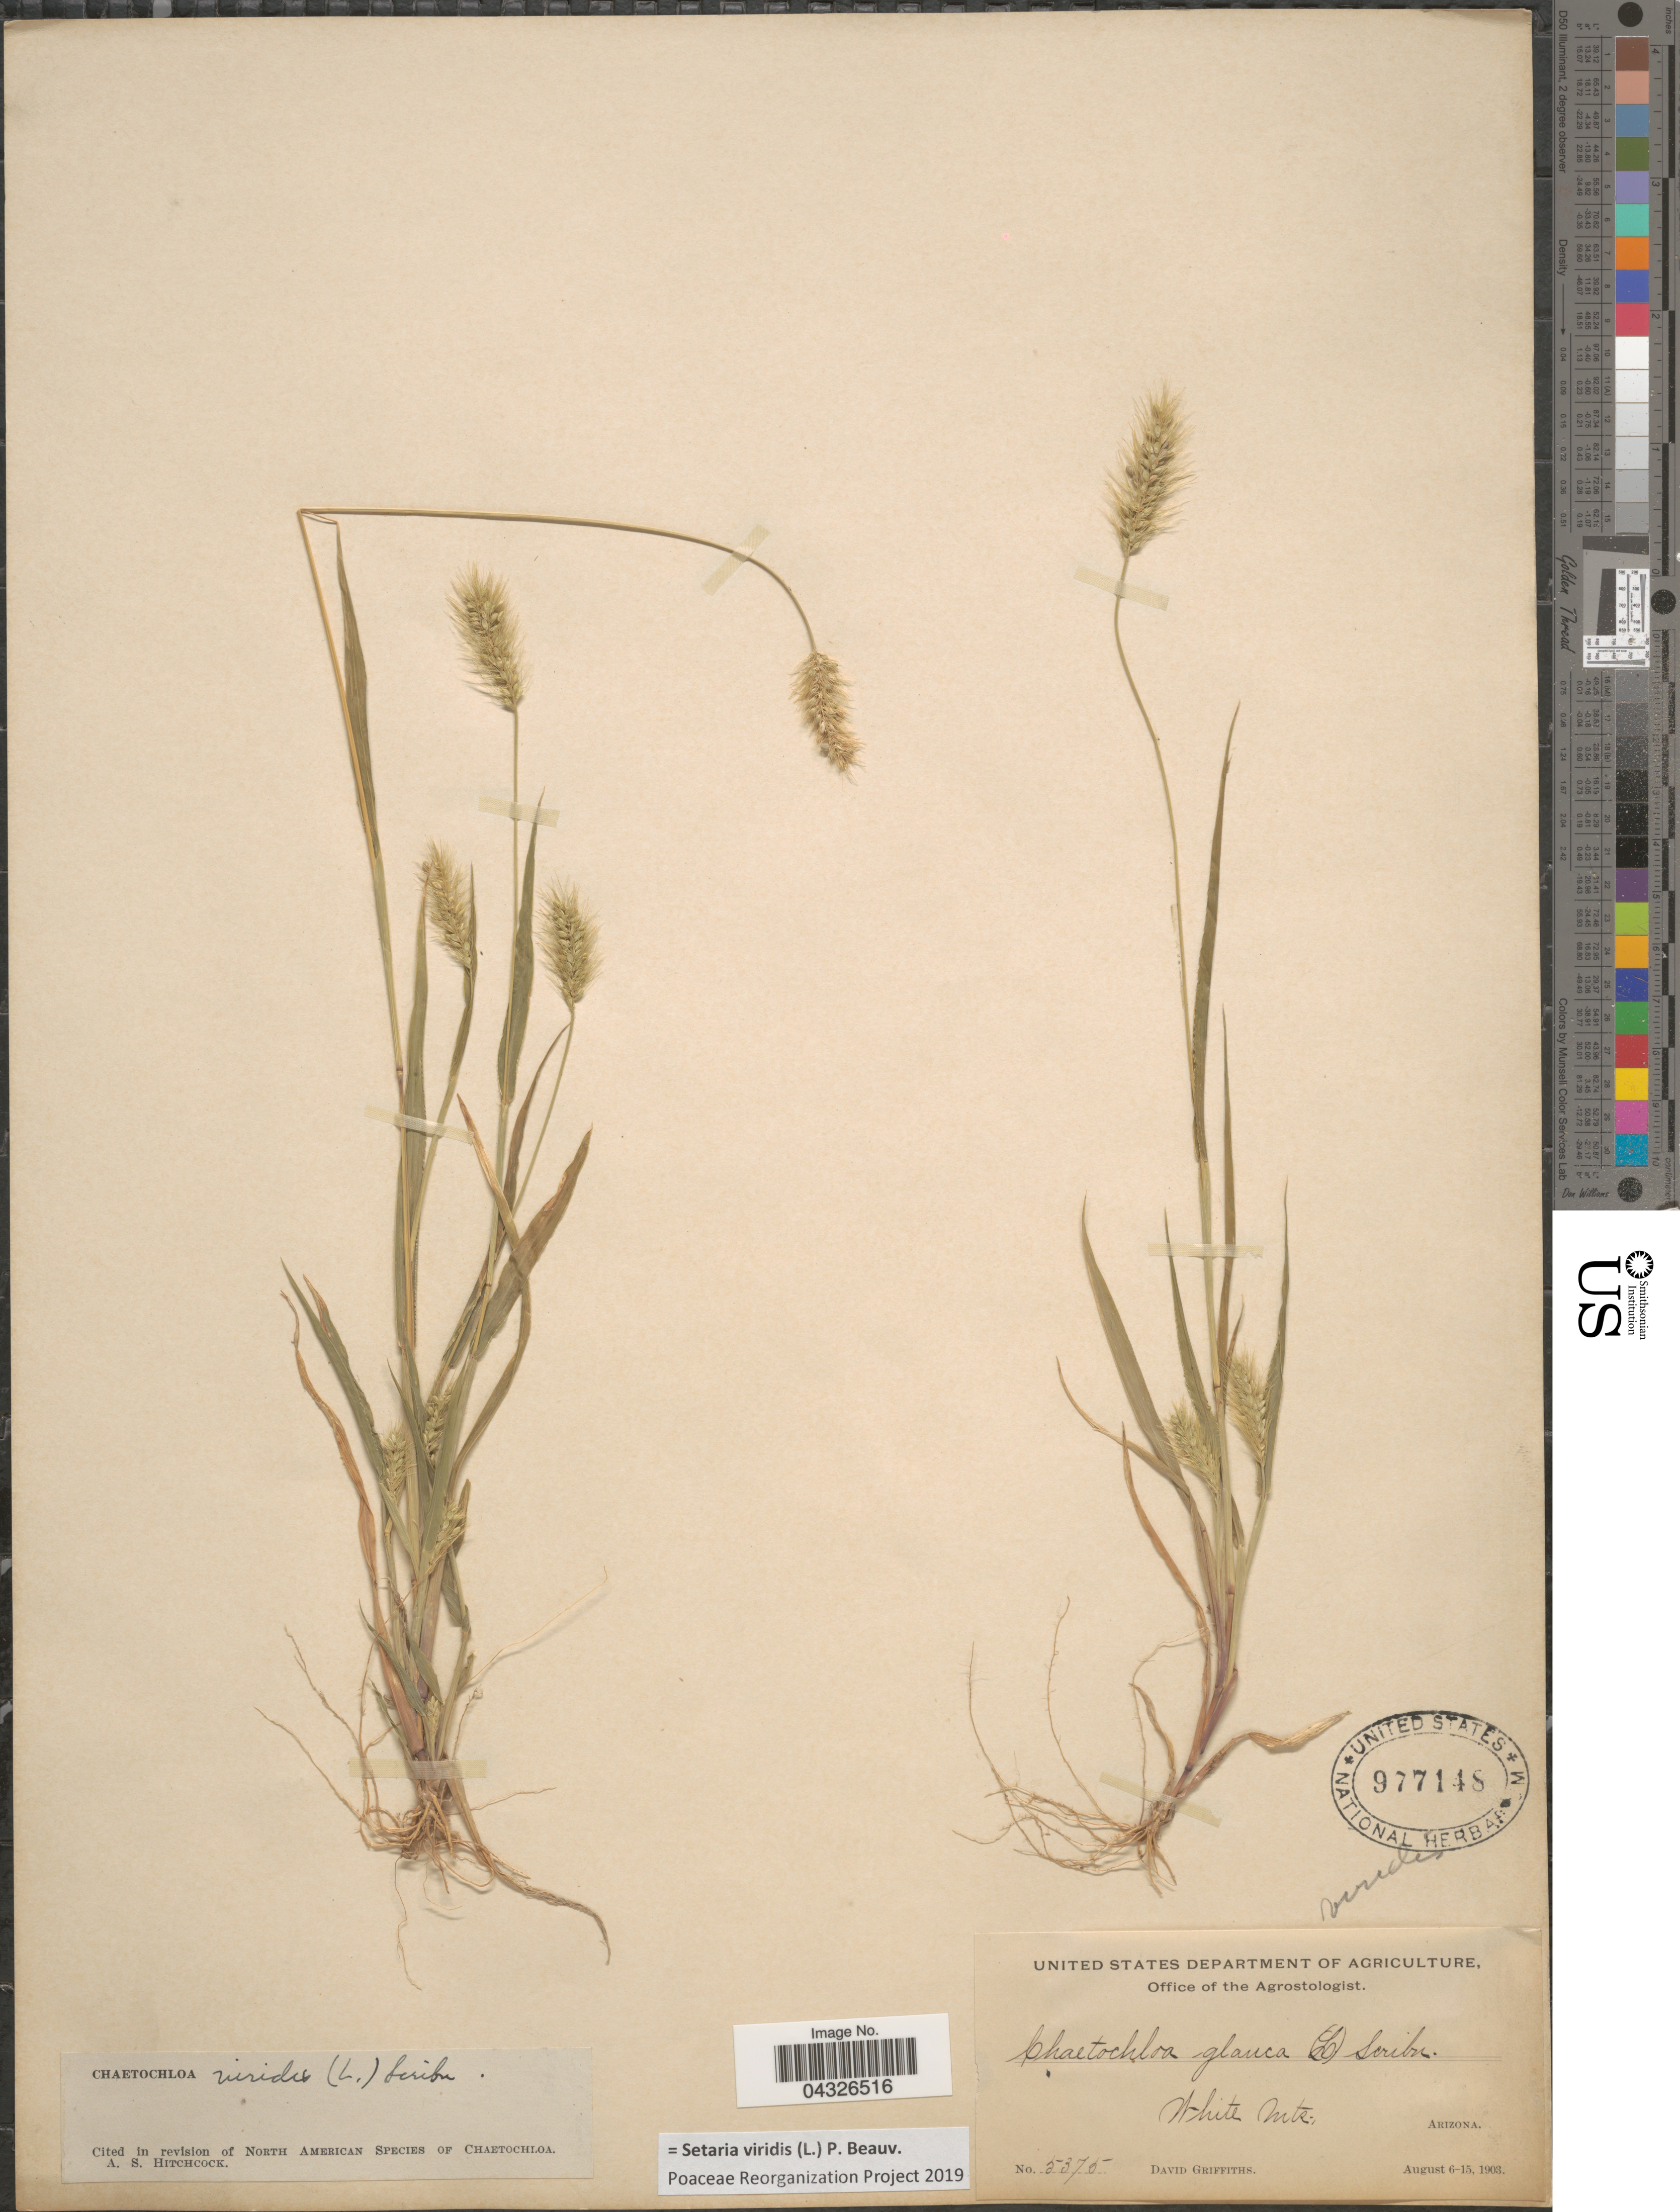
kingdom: Plantae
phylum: Tracheophyta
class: Liliopsida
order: Poales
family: Poaceae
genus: Setaria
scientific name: Setaria viridis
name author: (L.) P. Beauv.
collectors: D. Griffiths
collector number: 5375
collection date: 1903-08-06/1903-08-15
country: United States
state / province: Arizona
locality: White Mts.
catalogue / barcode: US 977148